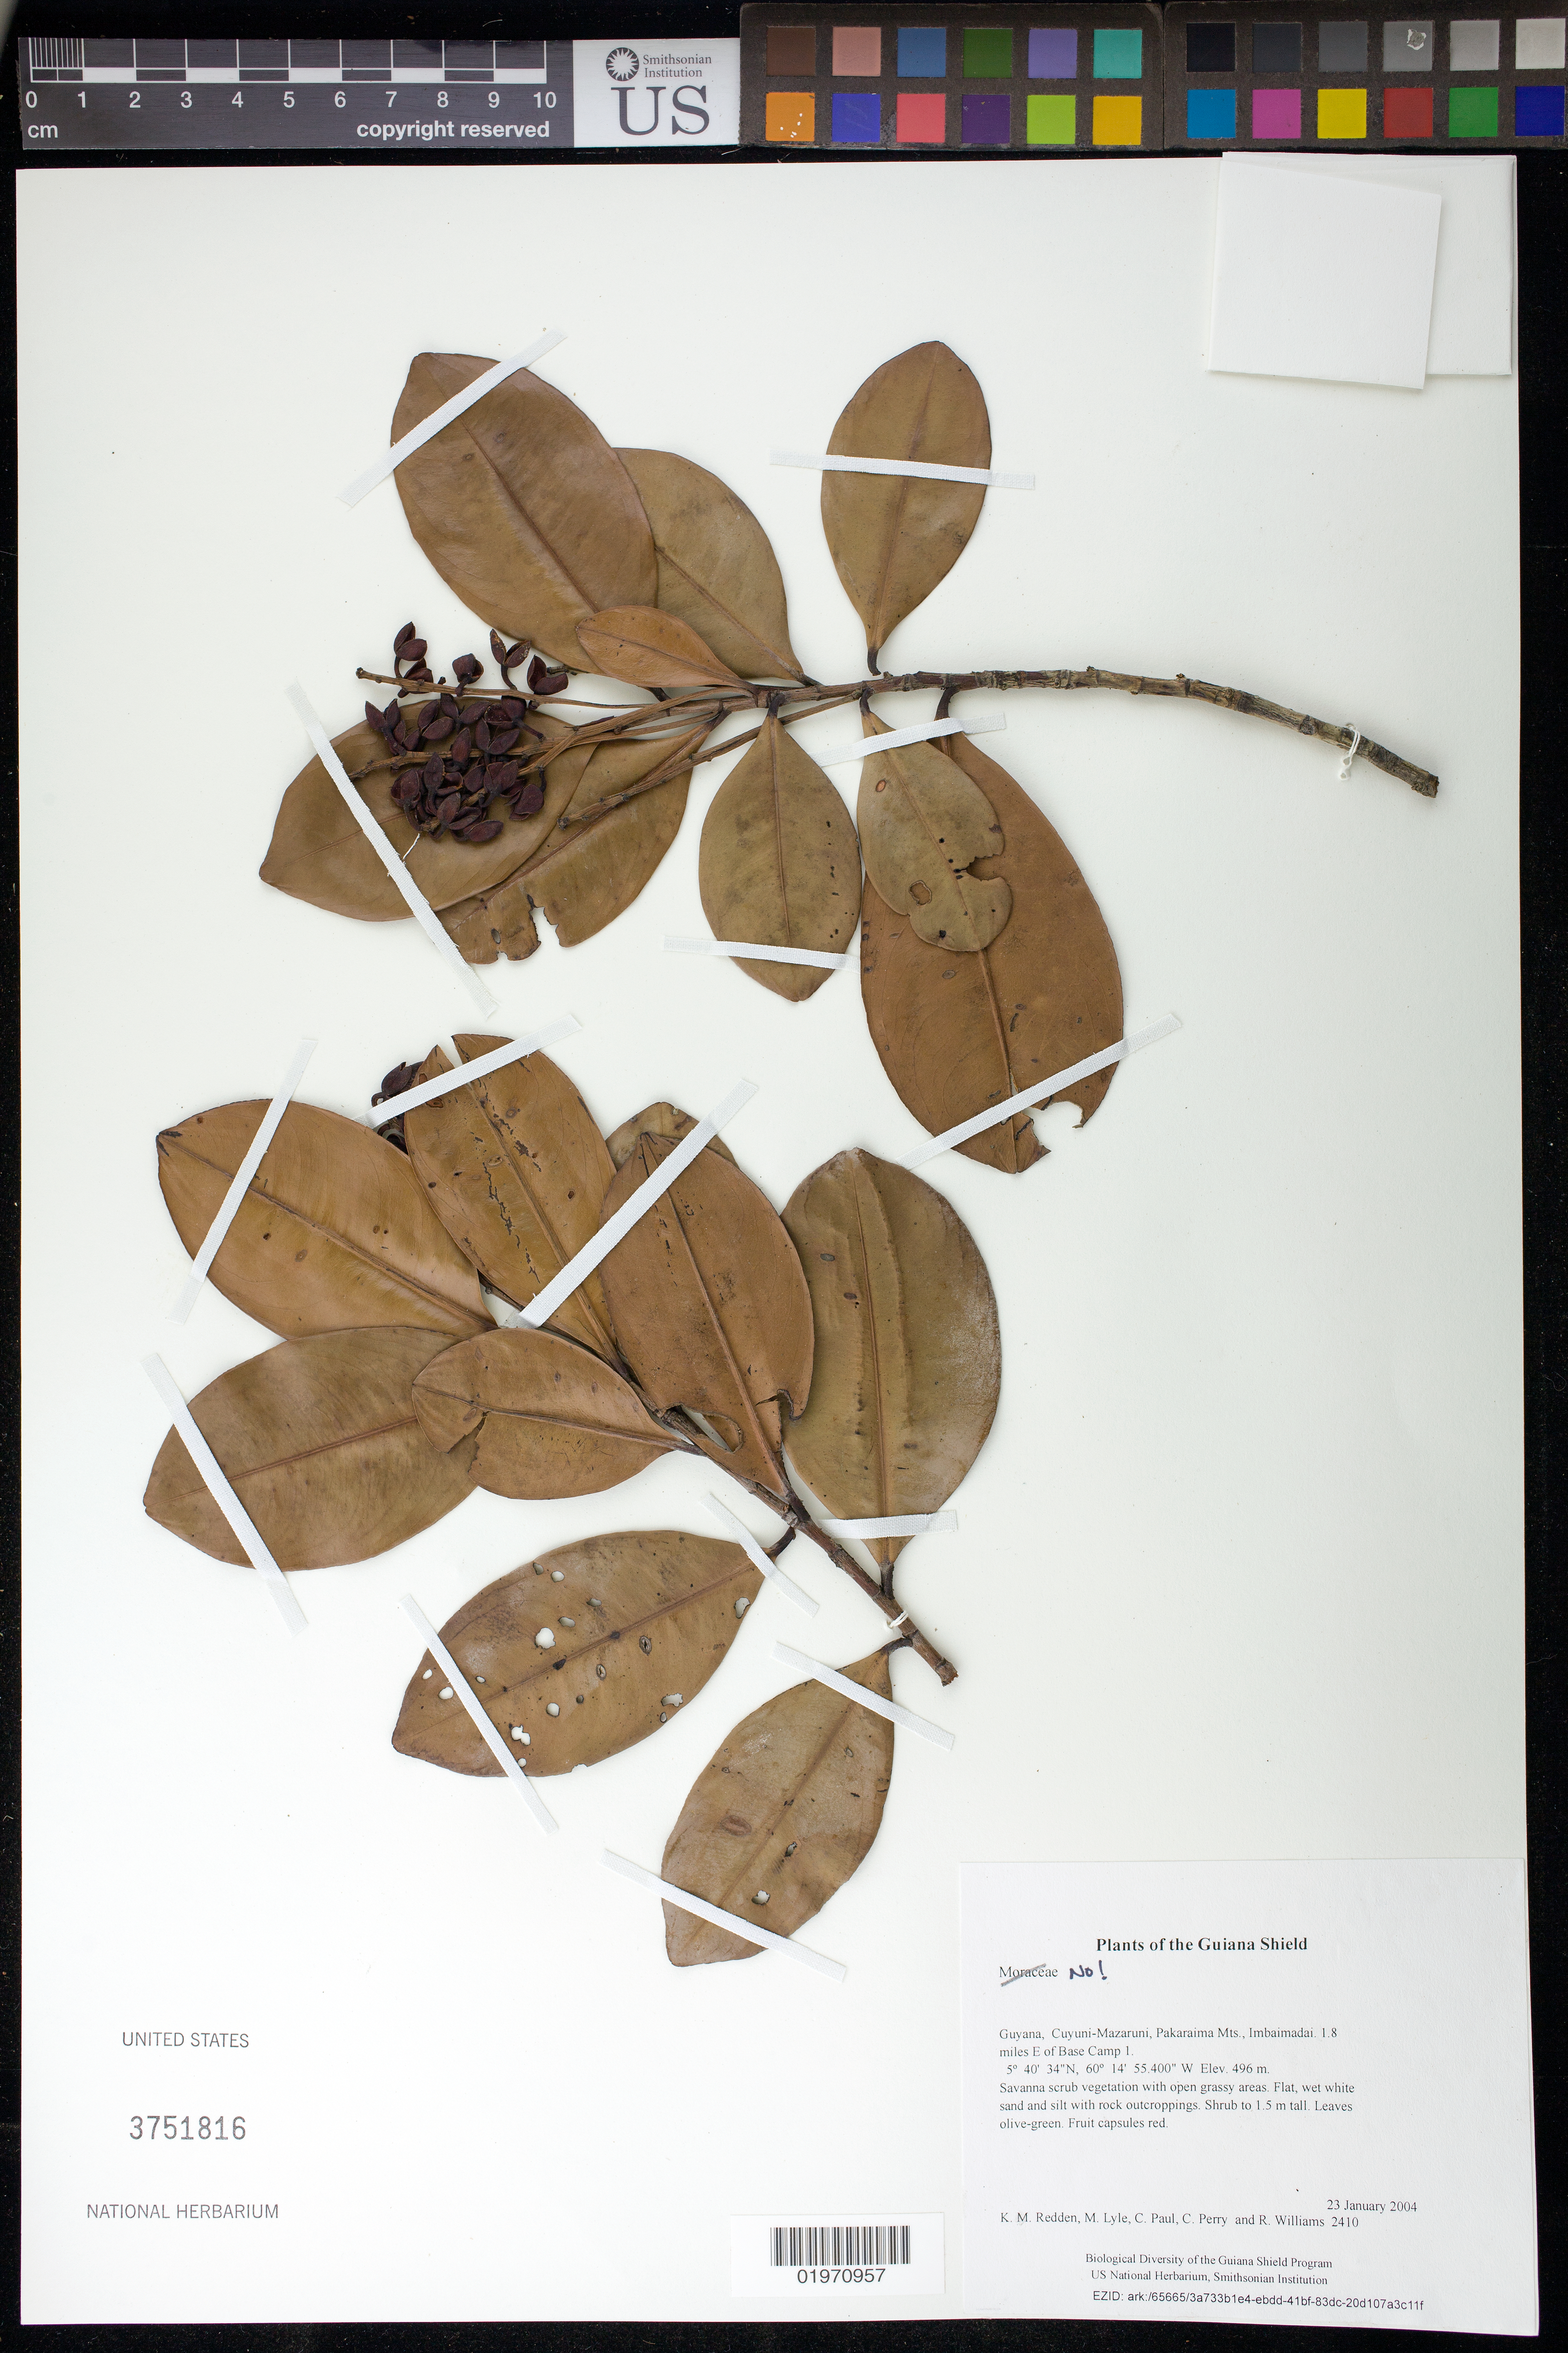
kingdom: Plantae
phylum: Tracheophyta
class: Magnoliopsida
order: Malpighiales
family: Ochnaceae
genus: Ouratea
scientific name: Ouratea sp.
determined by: Barbosa-Silva, R. G.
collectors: K. M. Redden, M. Lyle, C. Paul, C. Perry & R. Williams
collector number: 2410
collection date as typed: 23 January 2004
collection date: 2004-01-23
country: Guyana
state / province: Cuyuni-Mazaruni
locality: Pakaraima Mts., Imbaimadai. 1.8 miles E of Base Camp 1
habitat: Savanna scrub vegetation with open grassy areas. Flat, wet white sand and silt with rock outcroppings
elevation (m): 496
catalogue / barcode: US 3751816